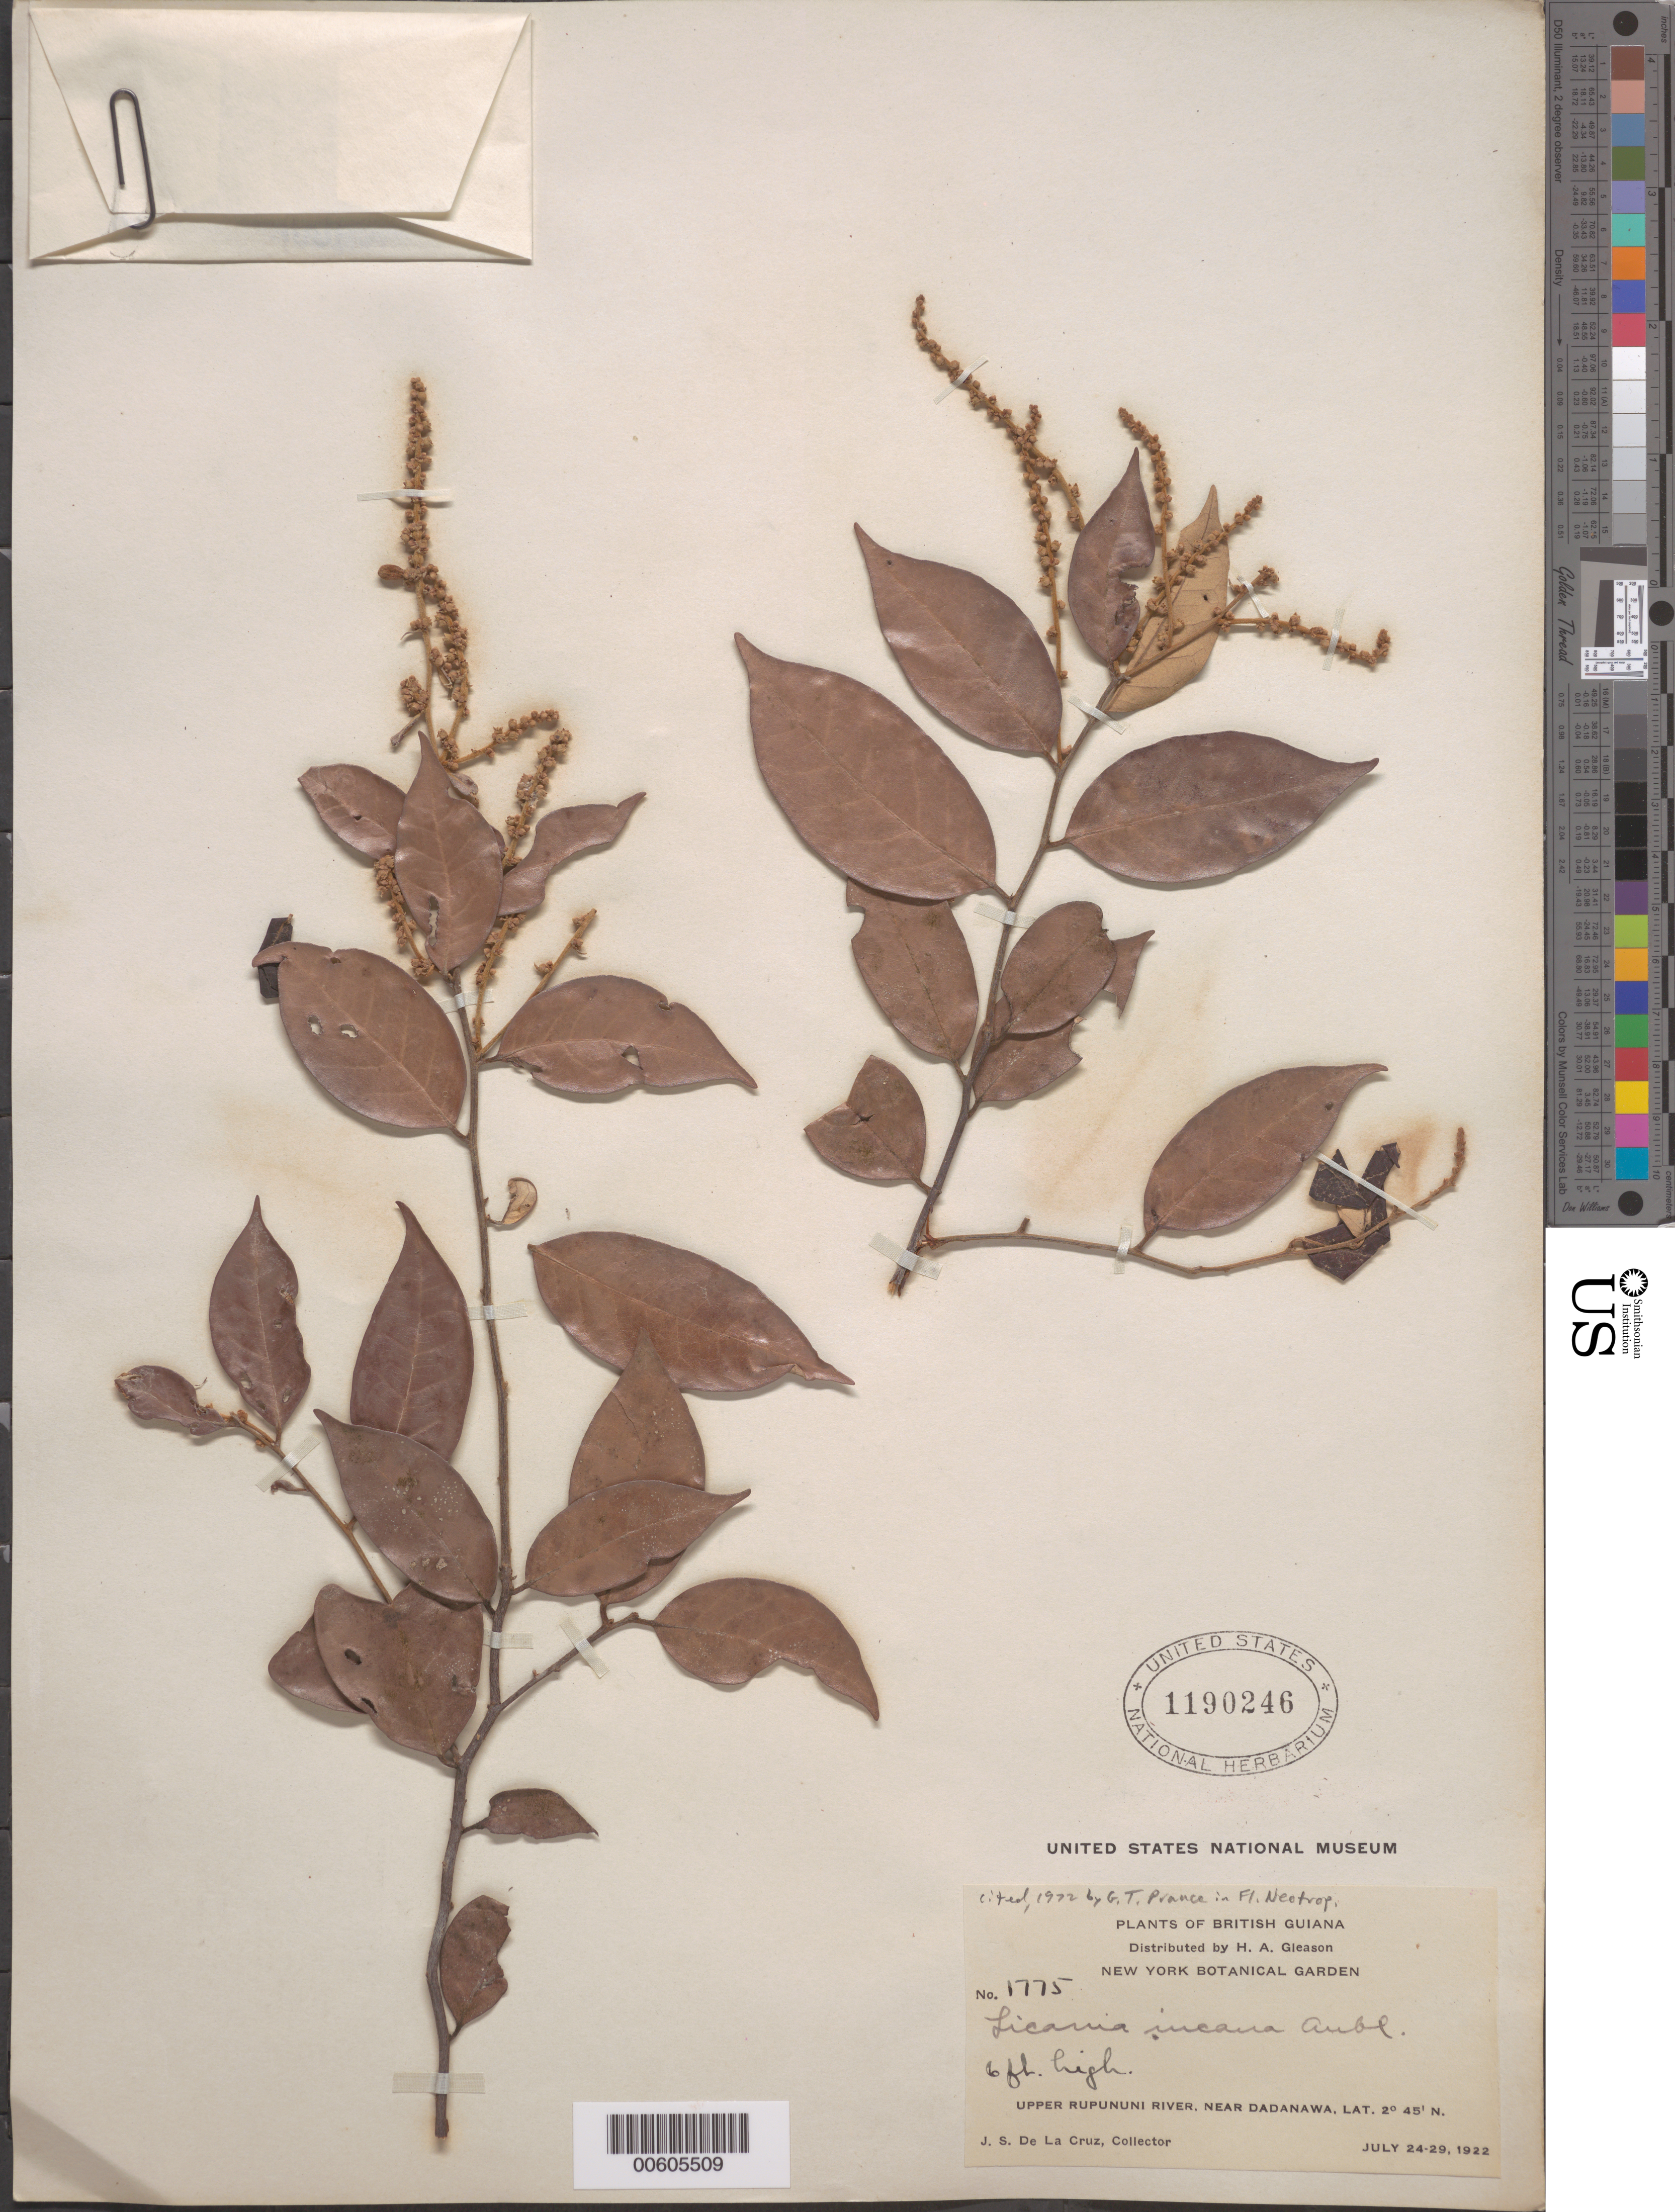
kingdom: Plantae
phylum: Tracheophyta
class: Magnoliopsida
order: Malpighiales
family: Chrysobalanaceae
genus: Licania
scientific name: Licania incana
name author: Aubl.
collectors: J. S. de la Cruz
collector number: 1775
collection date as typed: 24-Jul-22 to 29-Jul-22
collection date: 1922-07-24/1922-07-29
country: Guyana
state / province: U. Takutu-U. Essequibo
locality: Dadanawa, near, upper Rupununi R.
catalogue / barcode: US 1190246